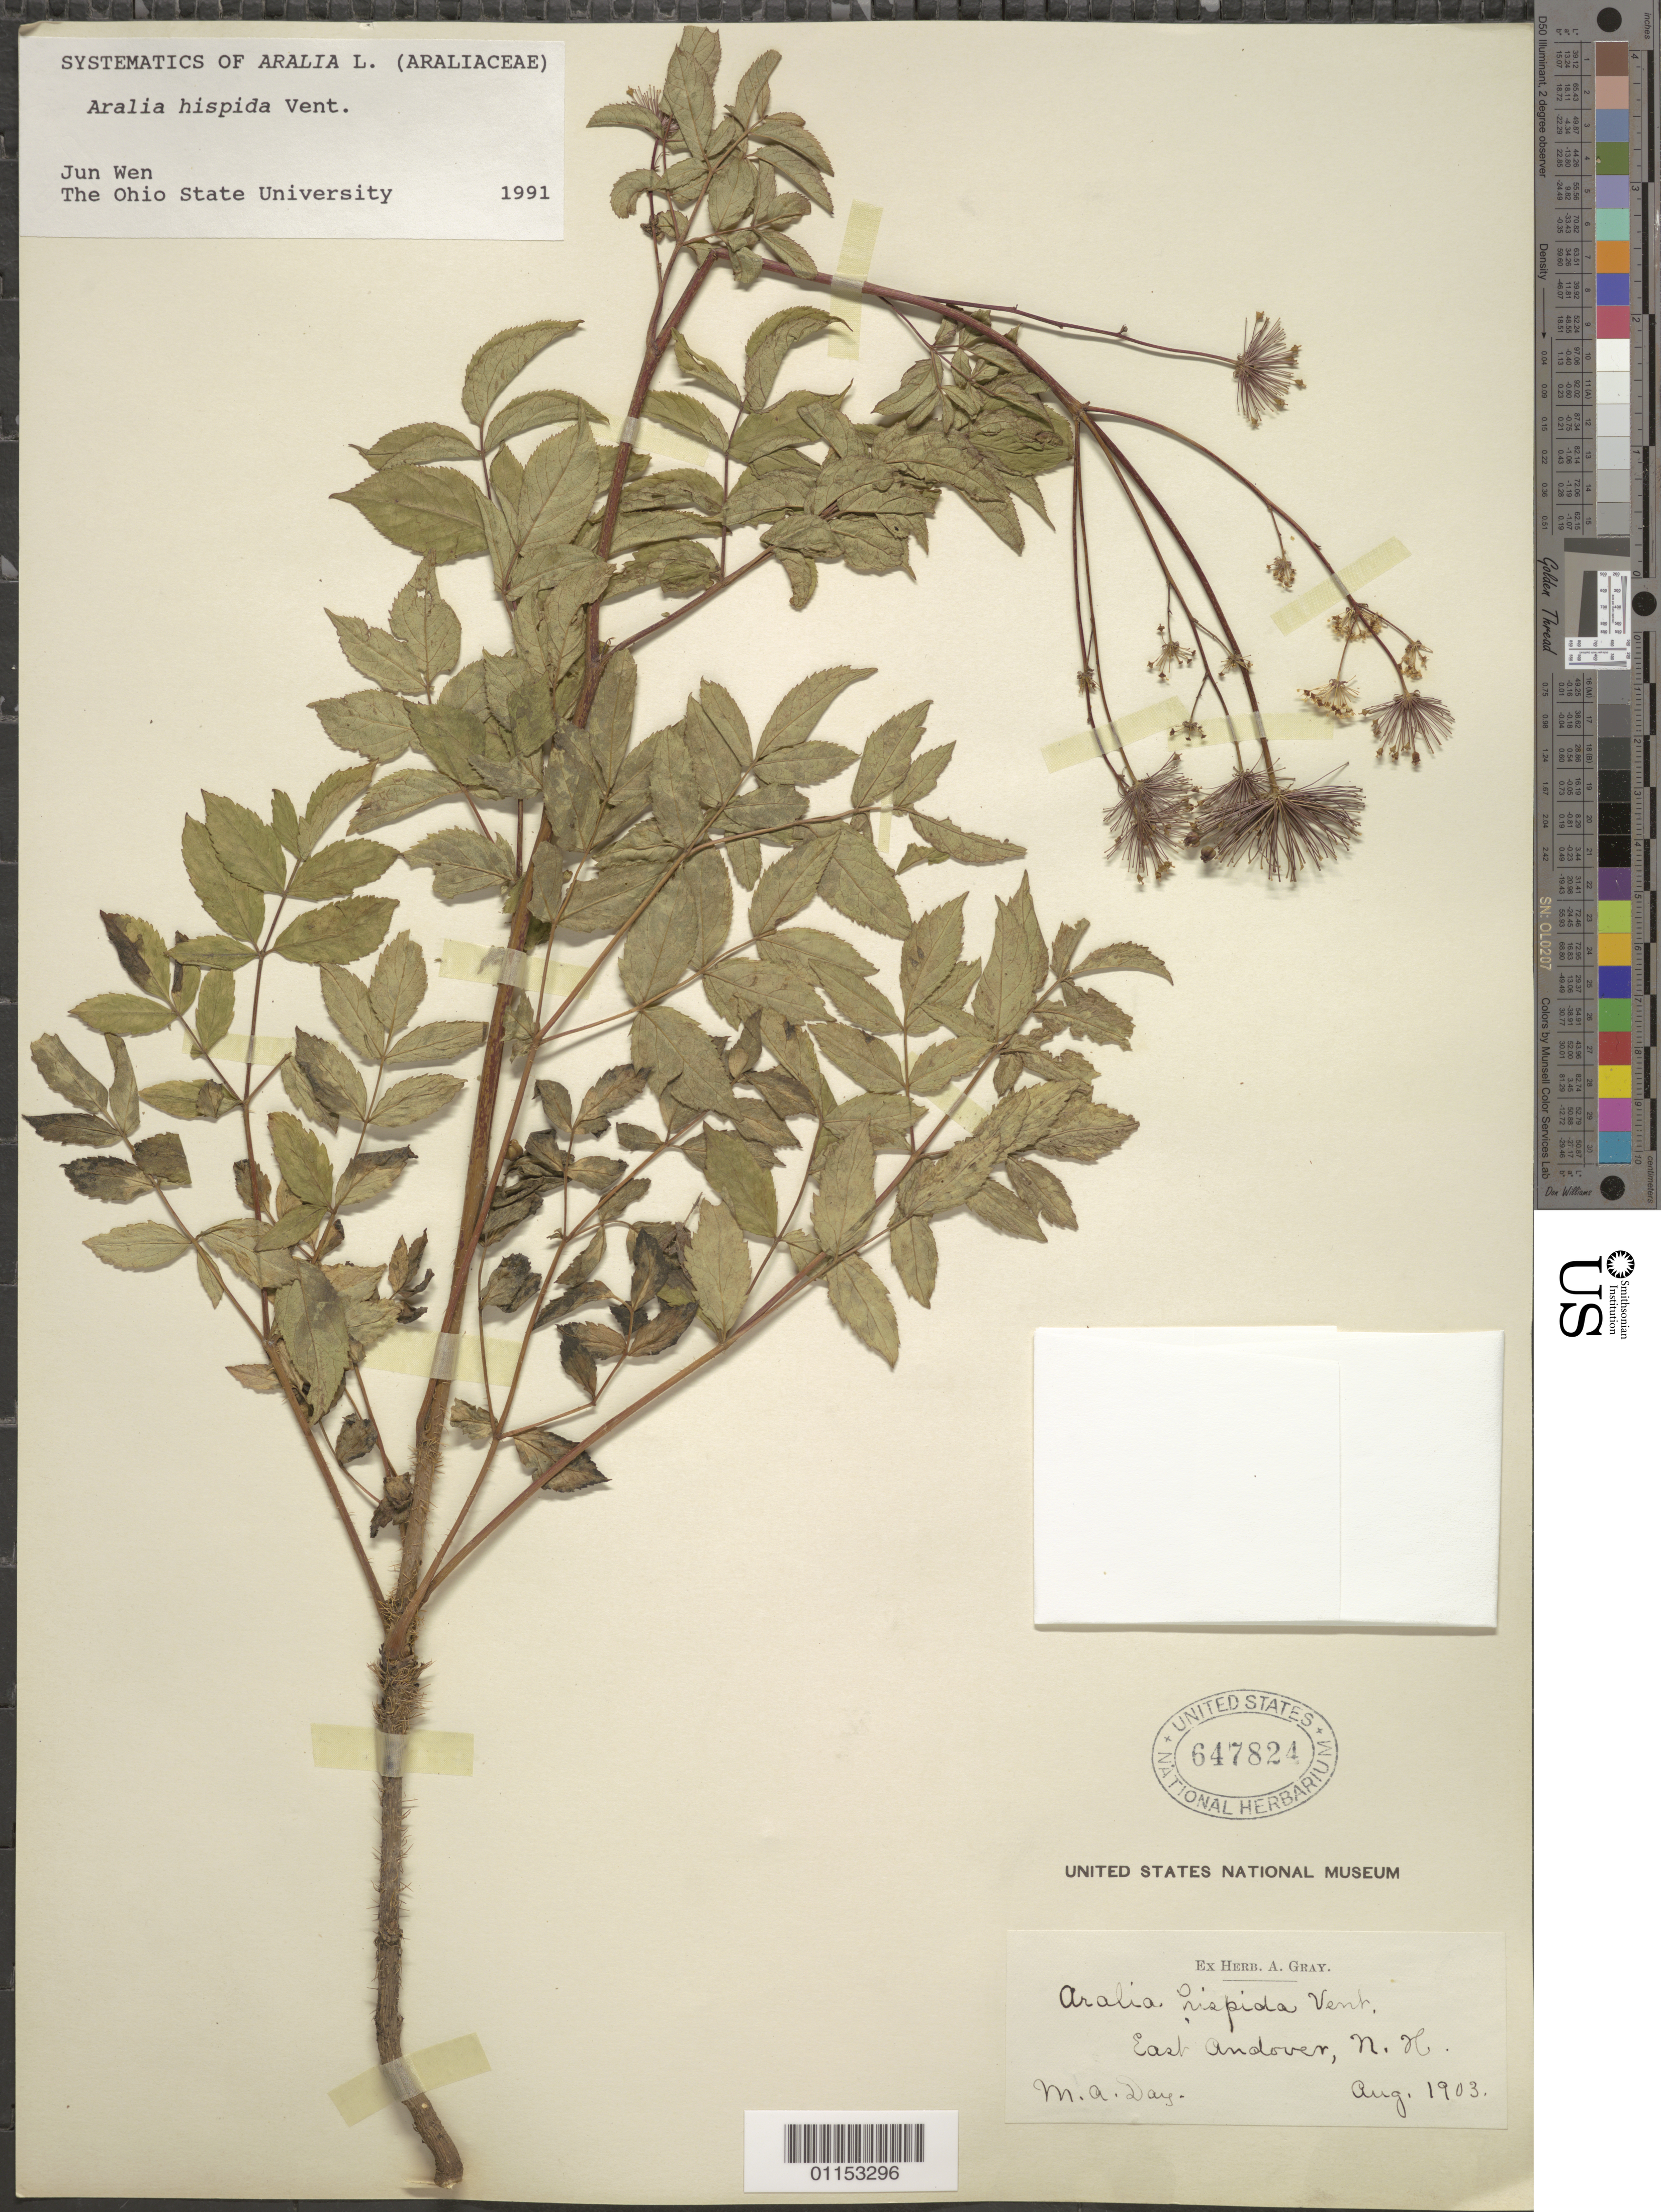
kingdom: Plantae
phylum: Tracheophyta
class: Magnoliopsida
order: Apiales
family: Araliaceae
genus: Aralia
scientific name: Aralia hispida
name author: Vent.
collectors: M. Day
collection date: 1903-08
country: United States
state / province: New Hampshire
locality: East Andover.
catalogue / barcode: US 647824